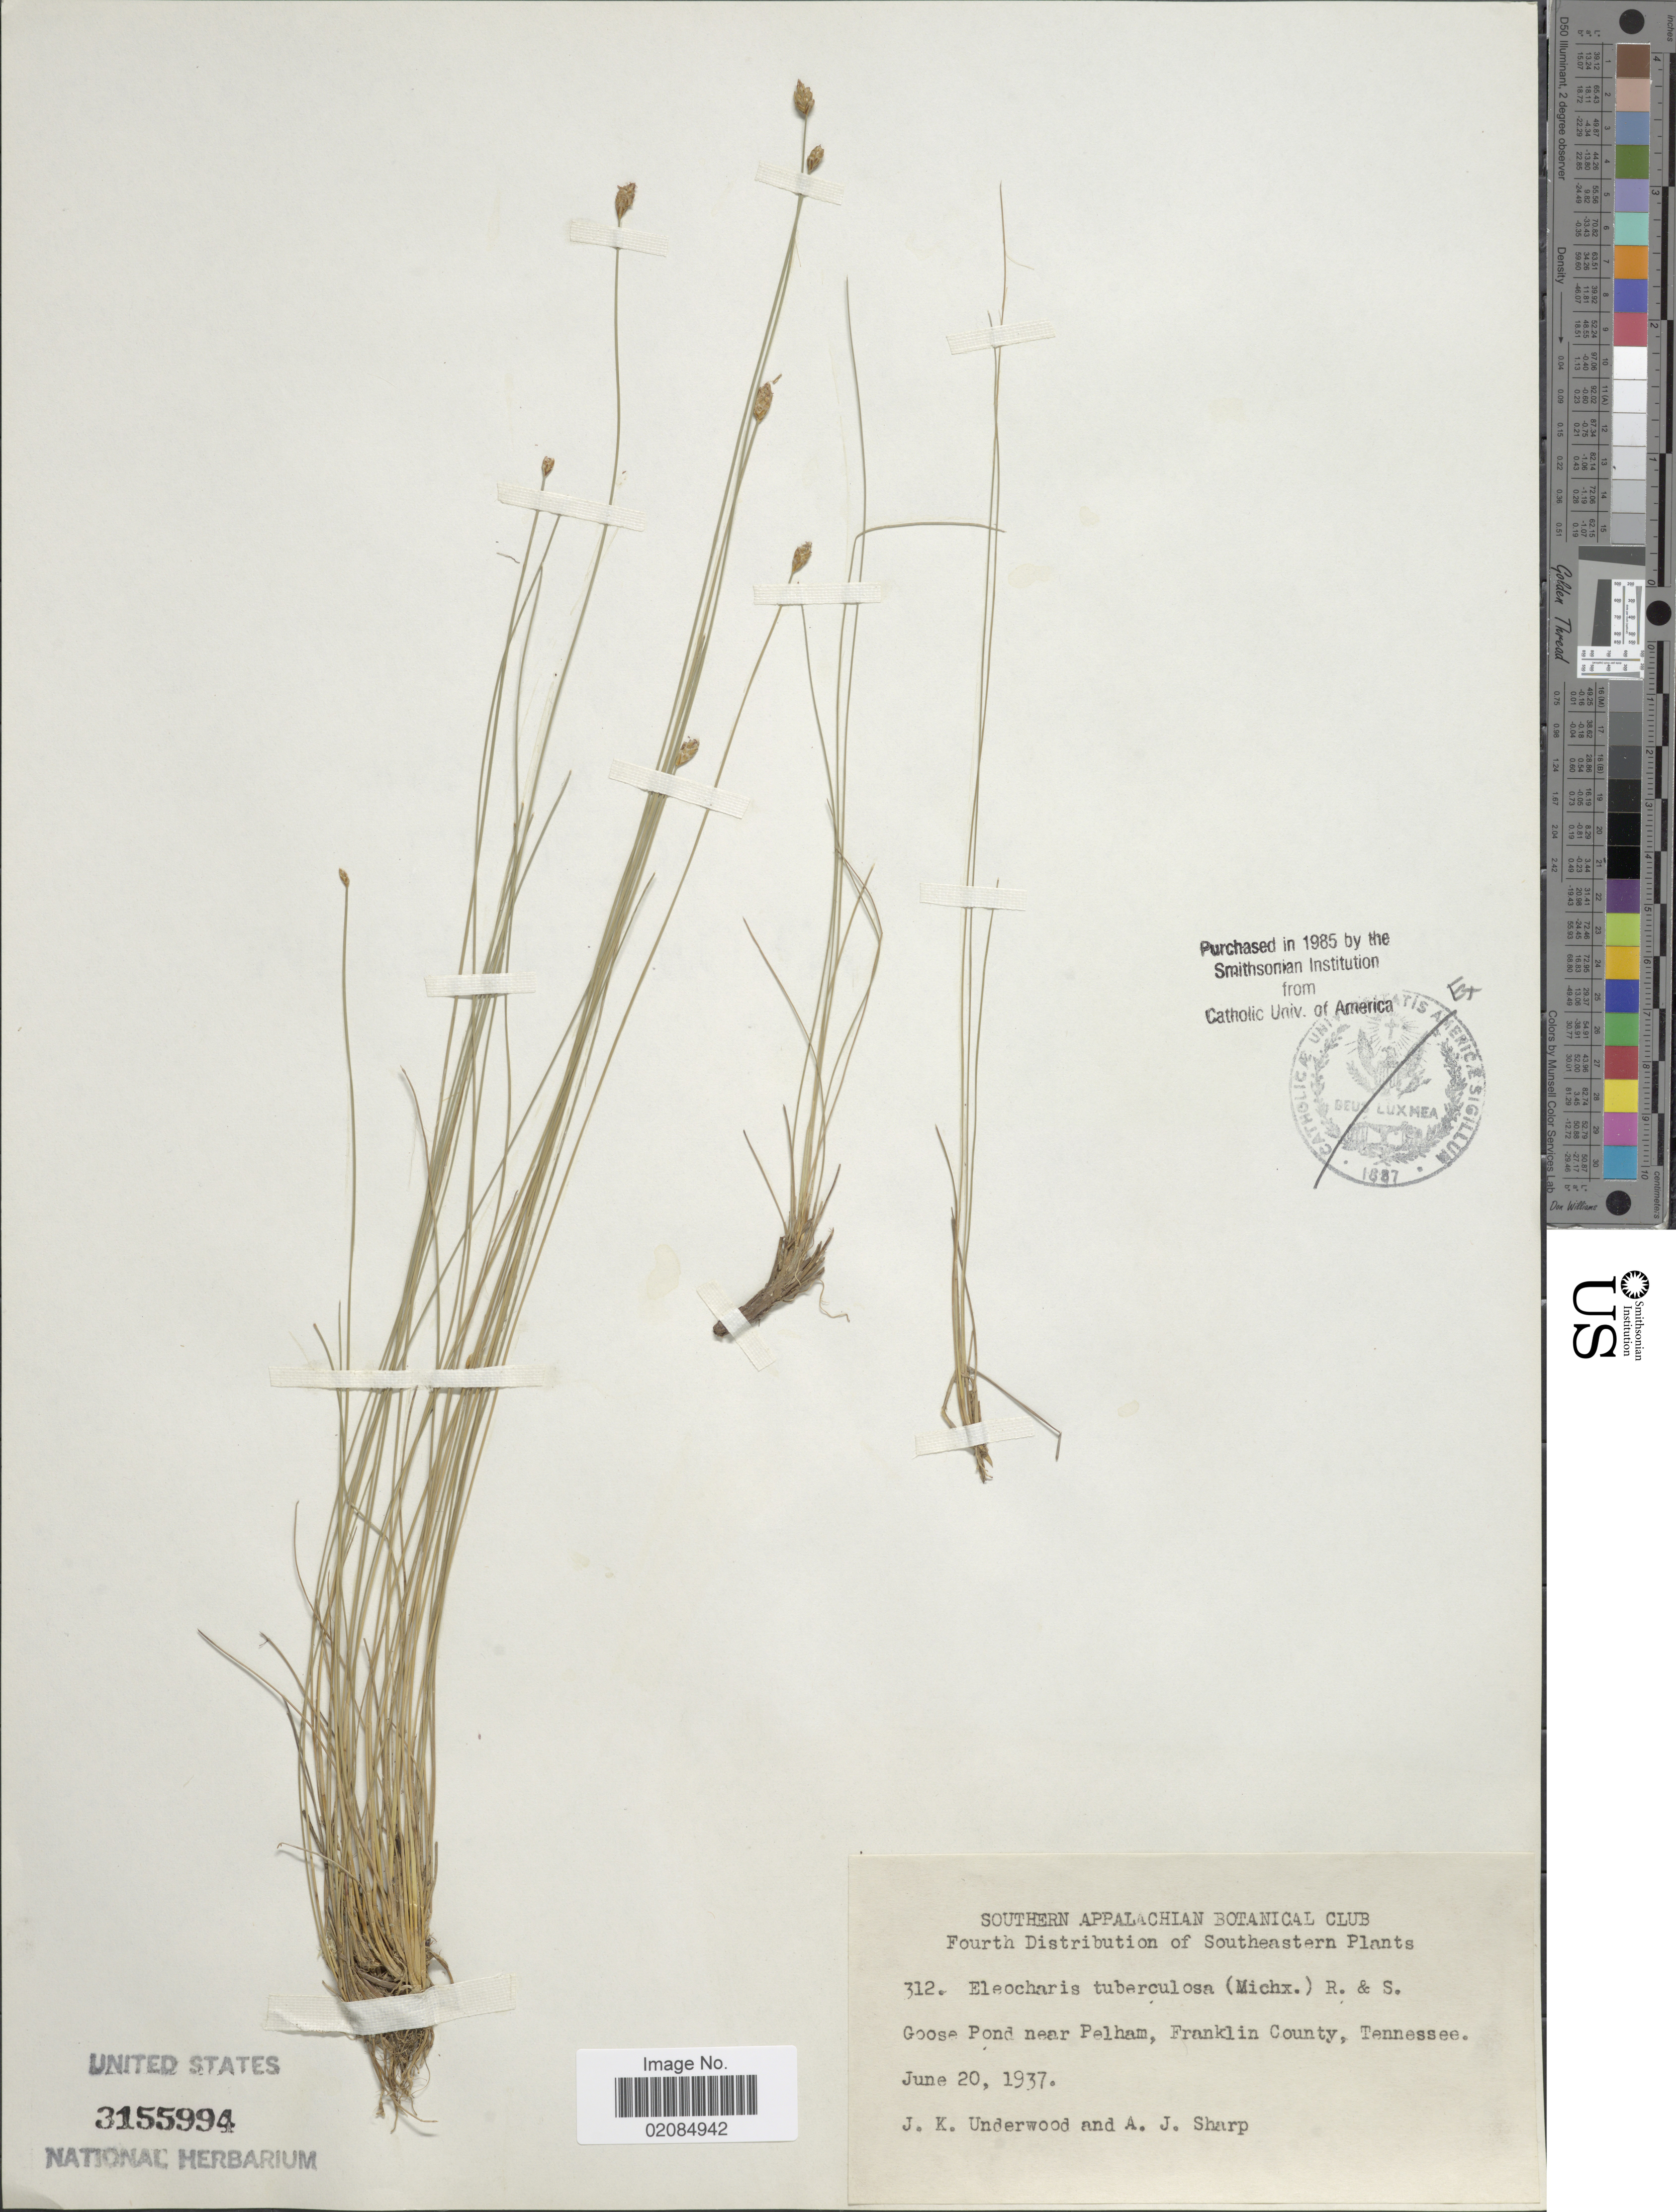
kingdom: Plantae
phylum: Tracheophyta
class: Liliopsida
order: Poales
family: Cyperaceae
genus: Eleocharis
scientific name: Eleocharis tuberculosa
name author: (Michx.) Roem. & Schult.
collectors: J. K. Underwood & A. J. Sharp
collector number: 312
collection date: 1937-06-20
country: United States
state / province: Tennessee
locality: Southeastern. Goose Pond near Pelham, Franklin County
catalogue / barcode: US 3155994